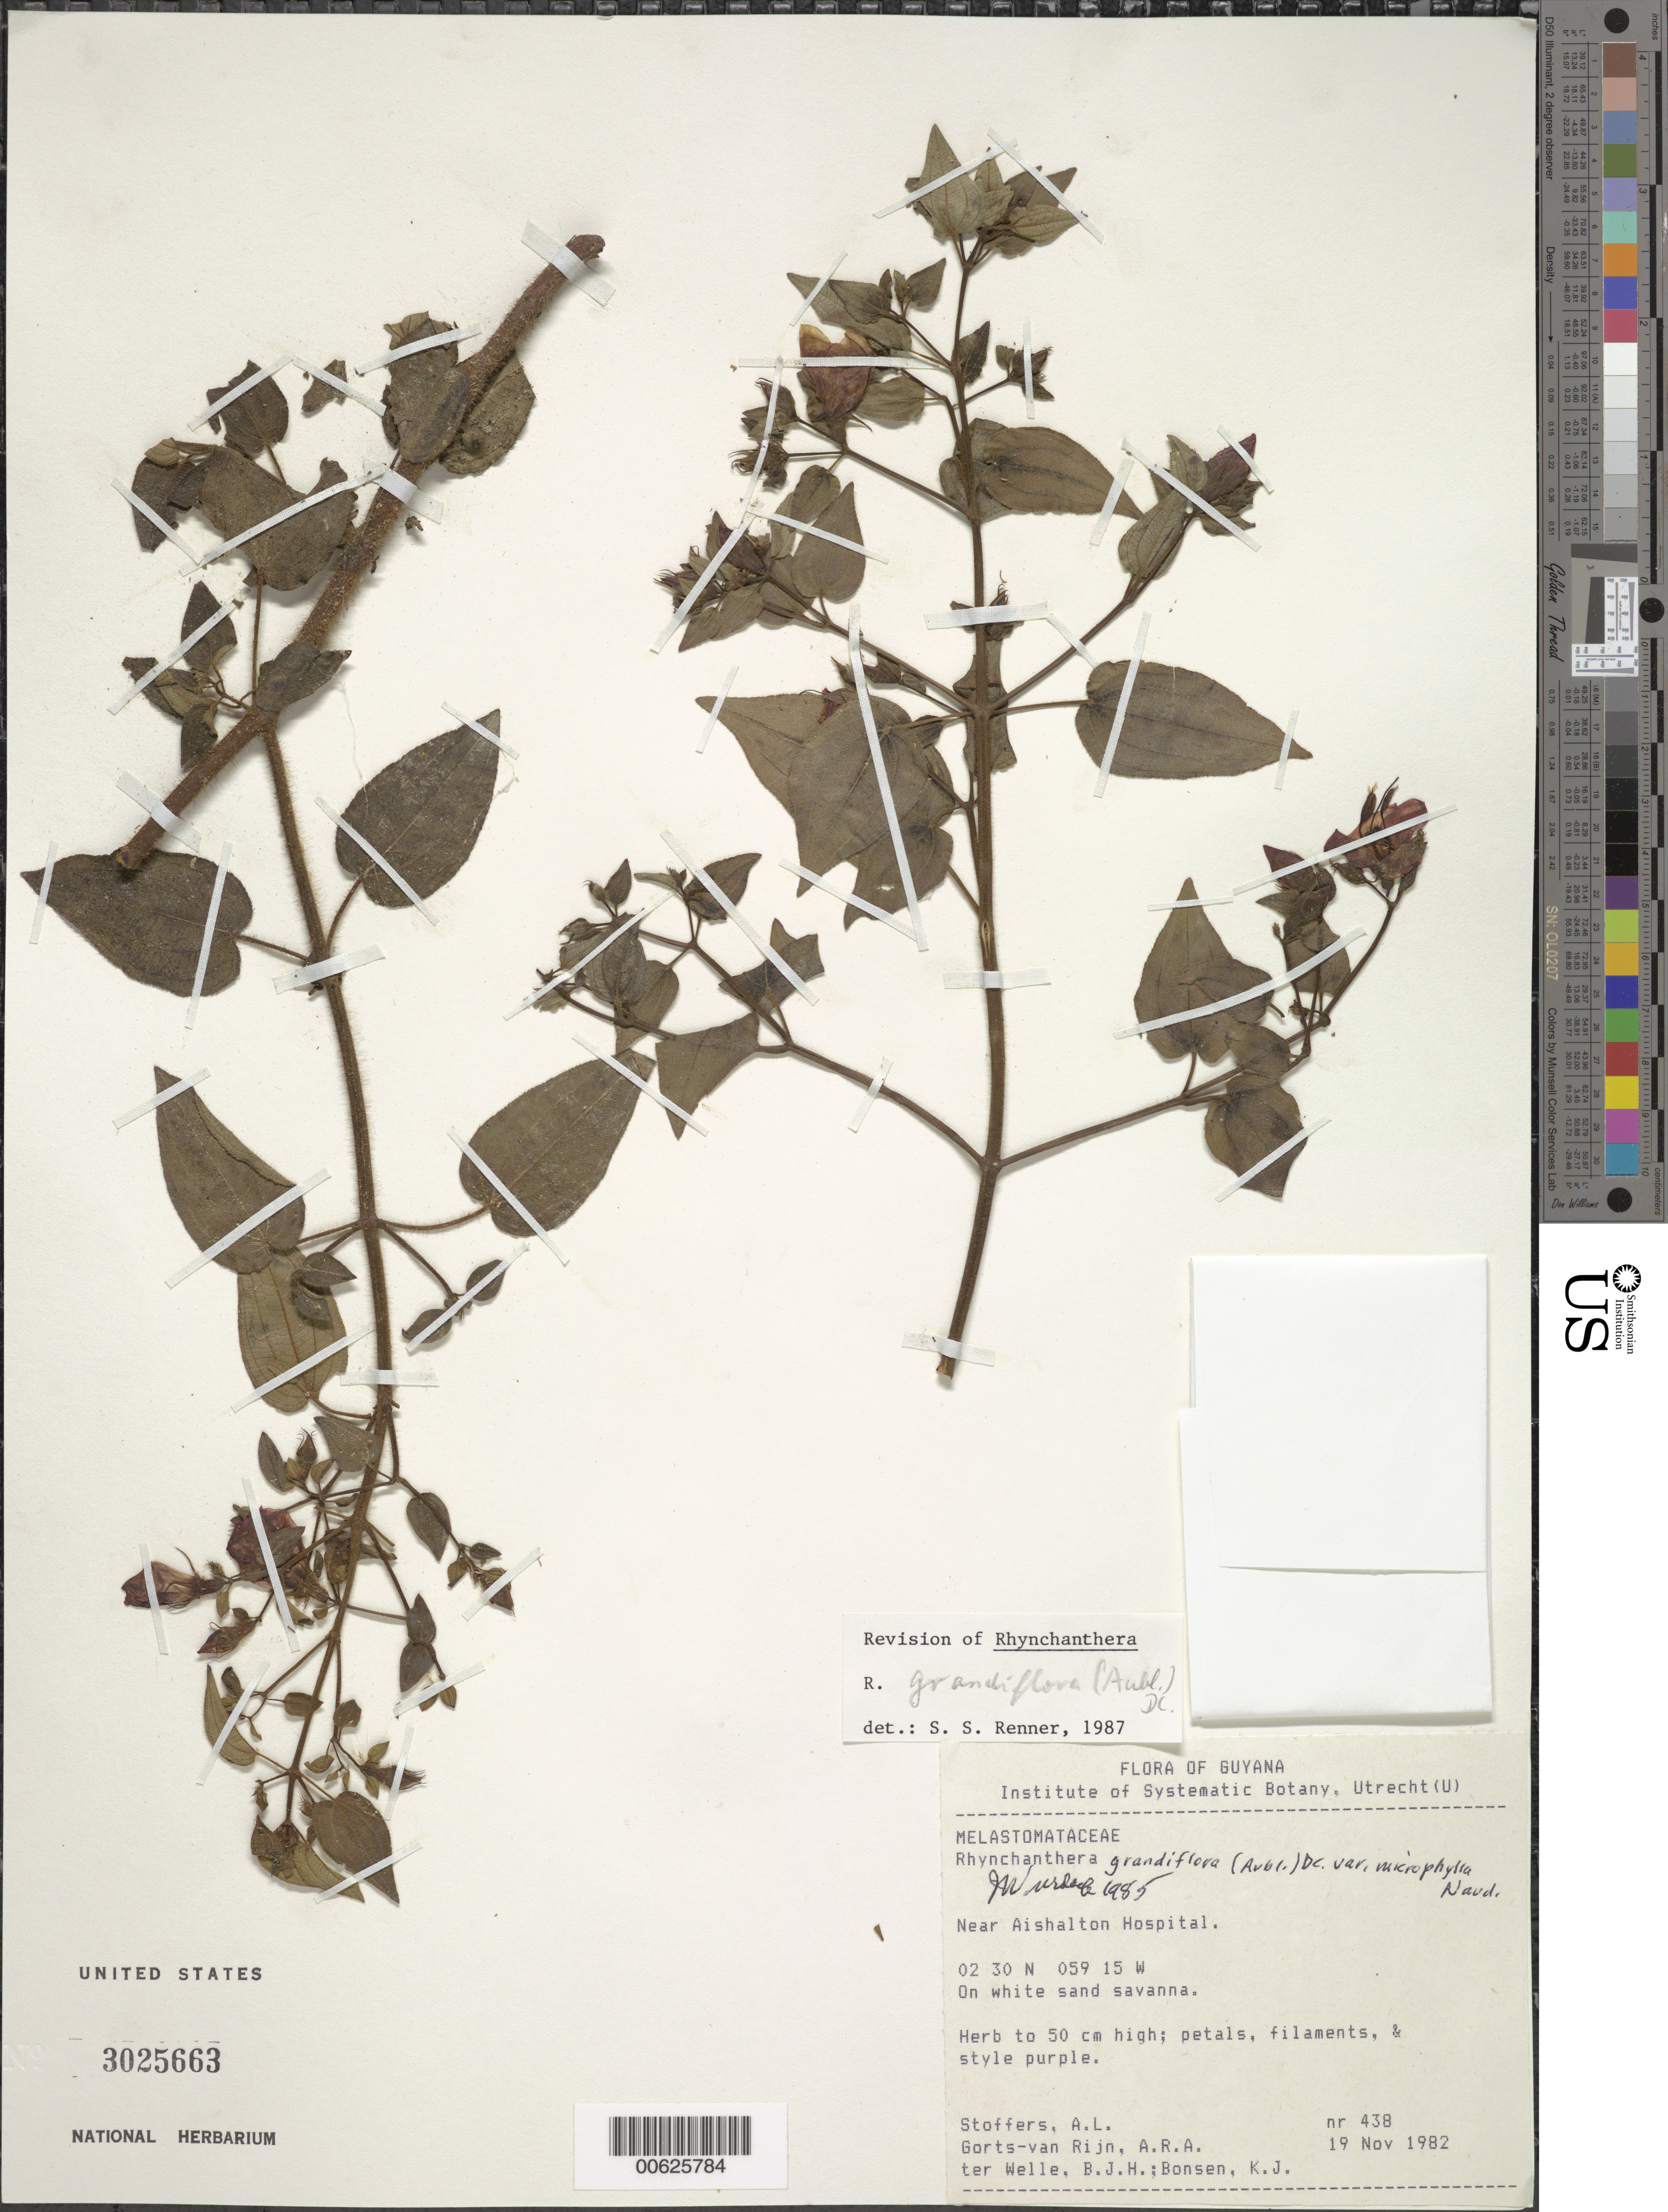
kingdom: Plantae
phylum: Tracheophyta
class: Magnoliopsida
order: Myrtales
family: Melastomataceae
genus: Rhynchanthera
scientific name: Rhynchanthera grandiflora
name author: (Aubl.) DC.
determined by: Renner, S. S.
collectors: A. Stoffers, A. .R. A. Görts-van Rijn, B. Welle & K. Bonsen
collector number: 438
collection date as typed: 19-Nov-82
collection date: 1982-11-19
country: Guyana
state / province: U. Takutu-U. Essequibo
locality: Aishalton Hospital, vic.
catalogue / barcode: US 3025663